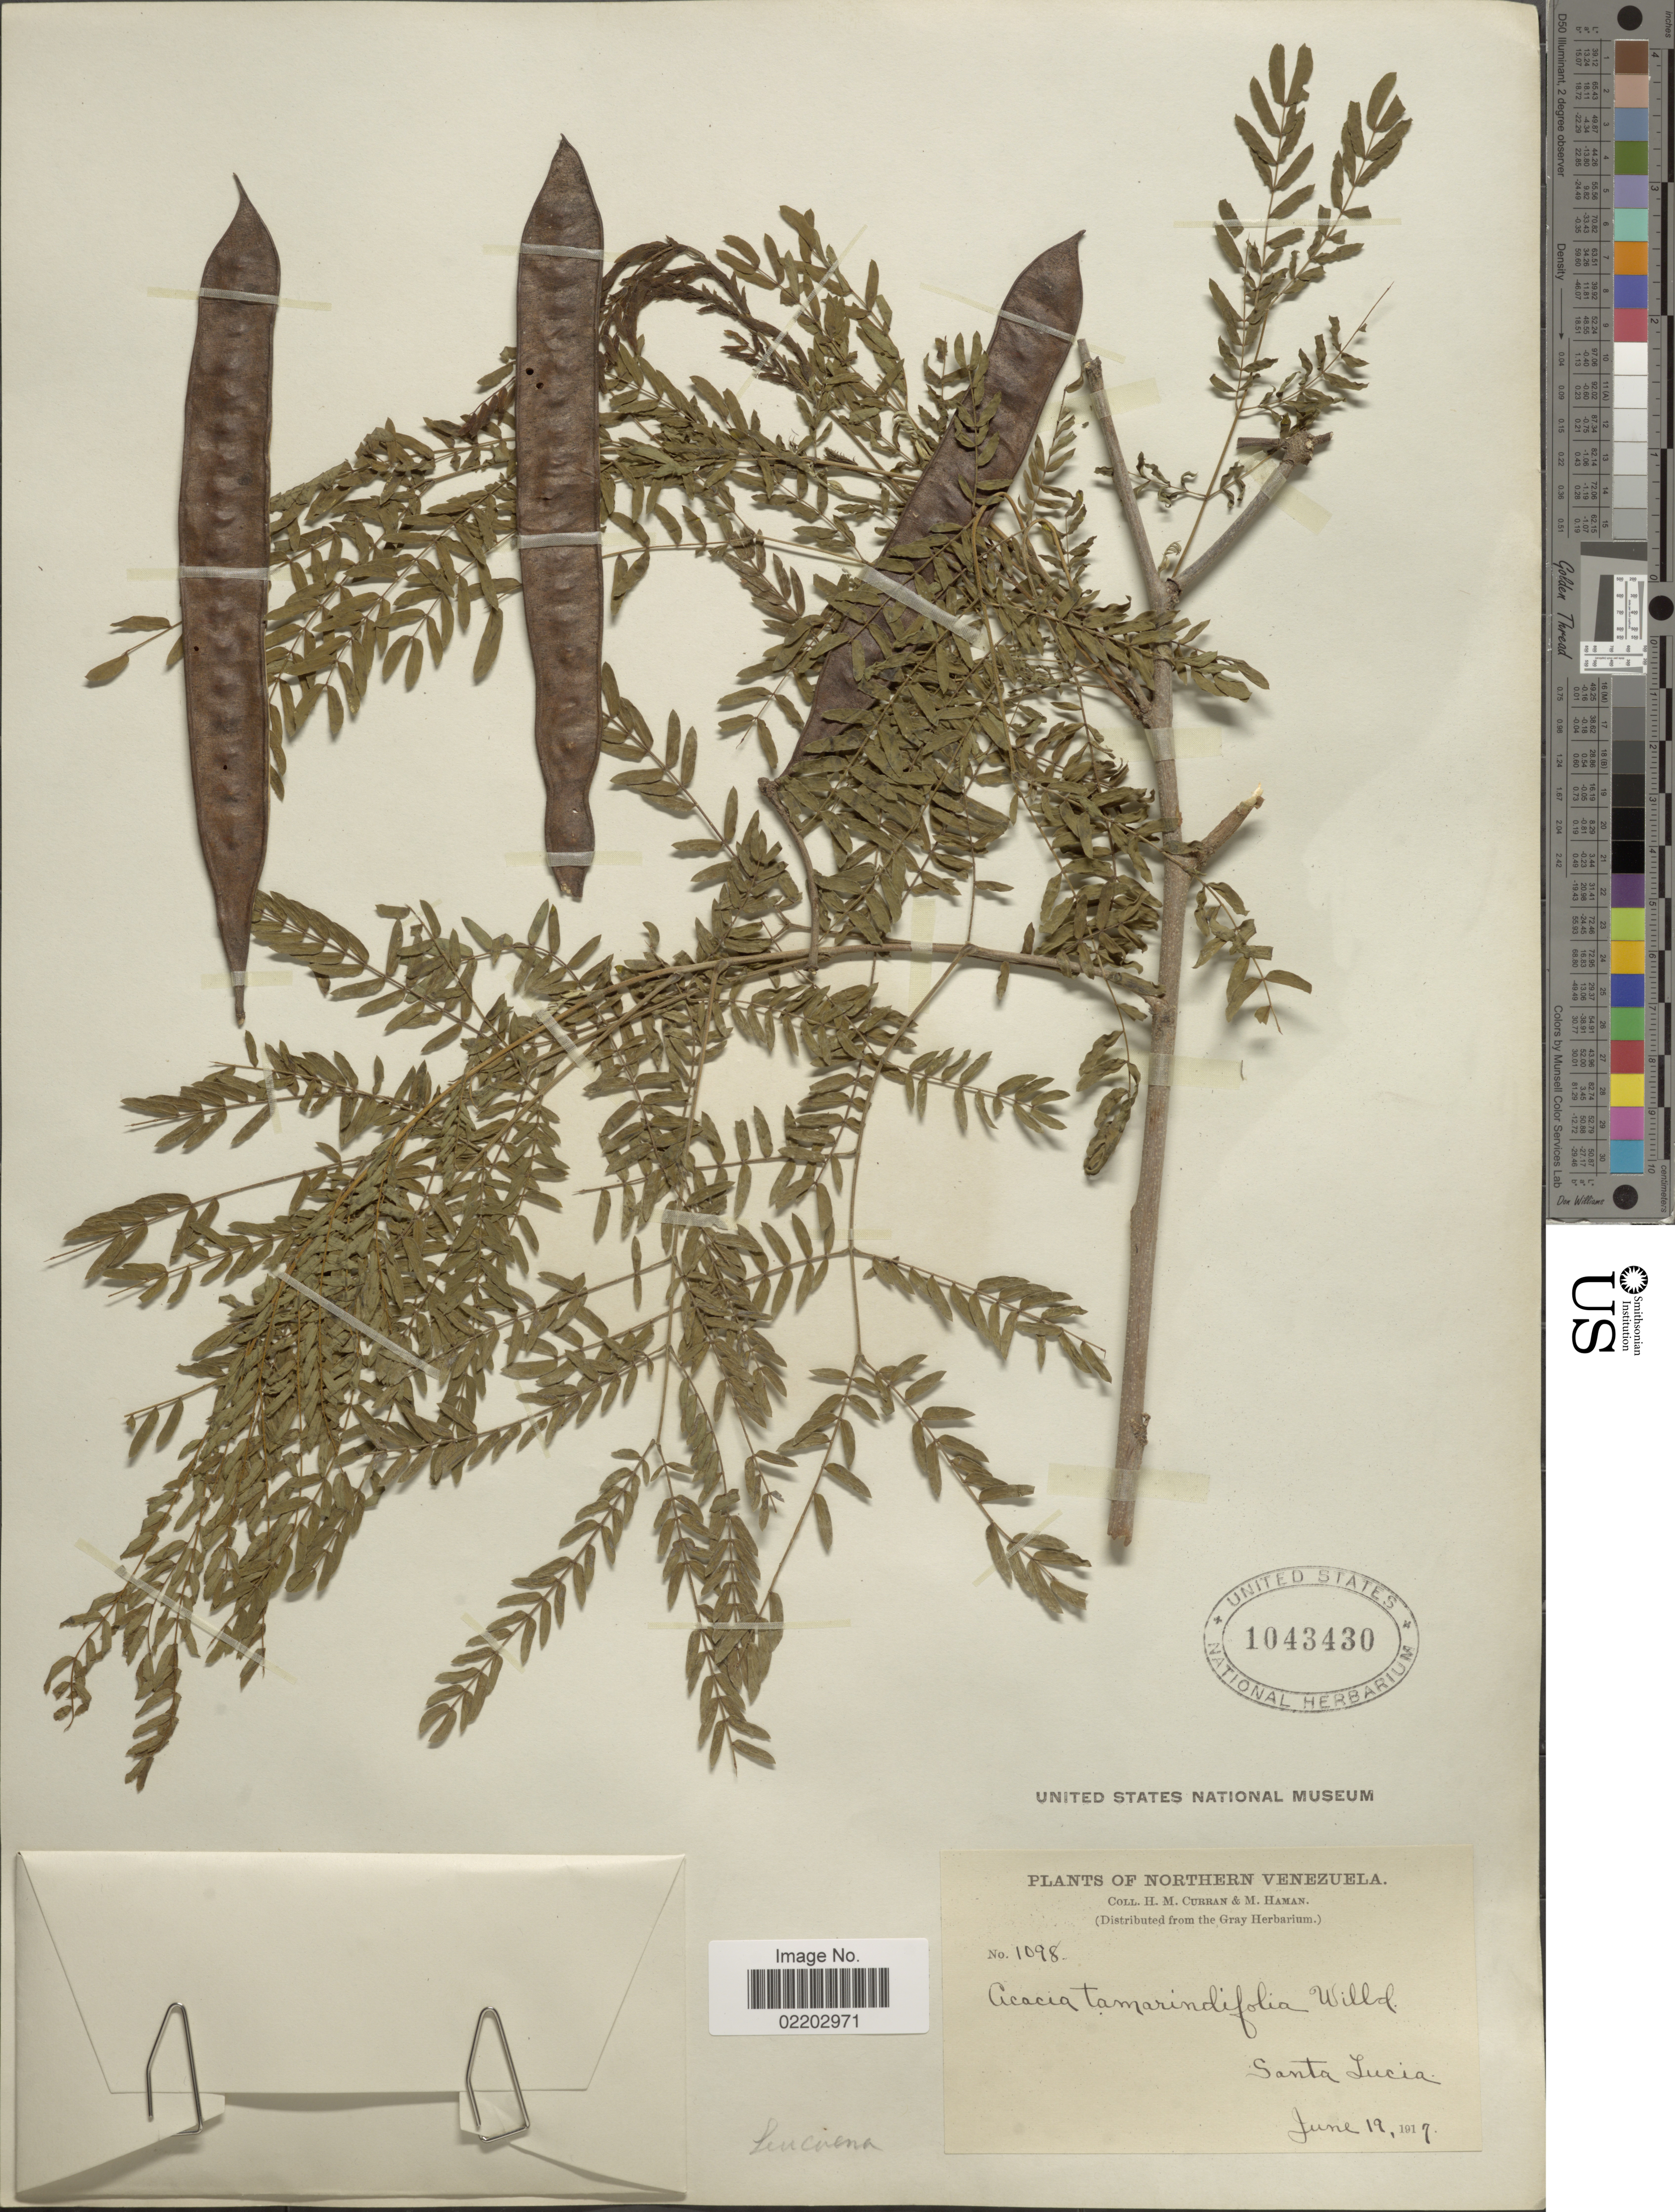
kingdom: Plantae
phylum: Tracheophyta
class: Magnoliopsida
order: Fabales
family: Fabaceae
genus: Leucaena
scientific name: Leucaena leucocephala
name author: (Lam.) de Wit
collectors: H. M. Curran & M. Haman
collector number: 1098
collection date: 1917-06-19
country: Venezuela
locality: Santa Lucia. Northern Venezuela.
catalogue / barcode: US 1043430